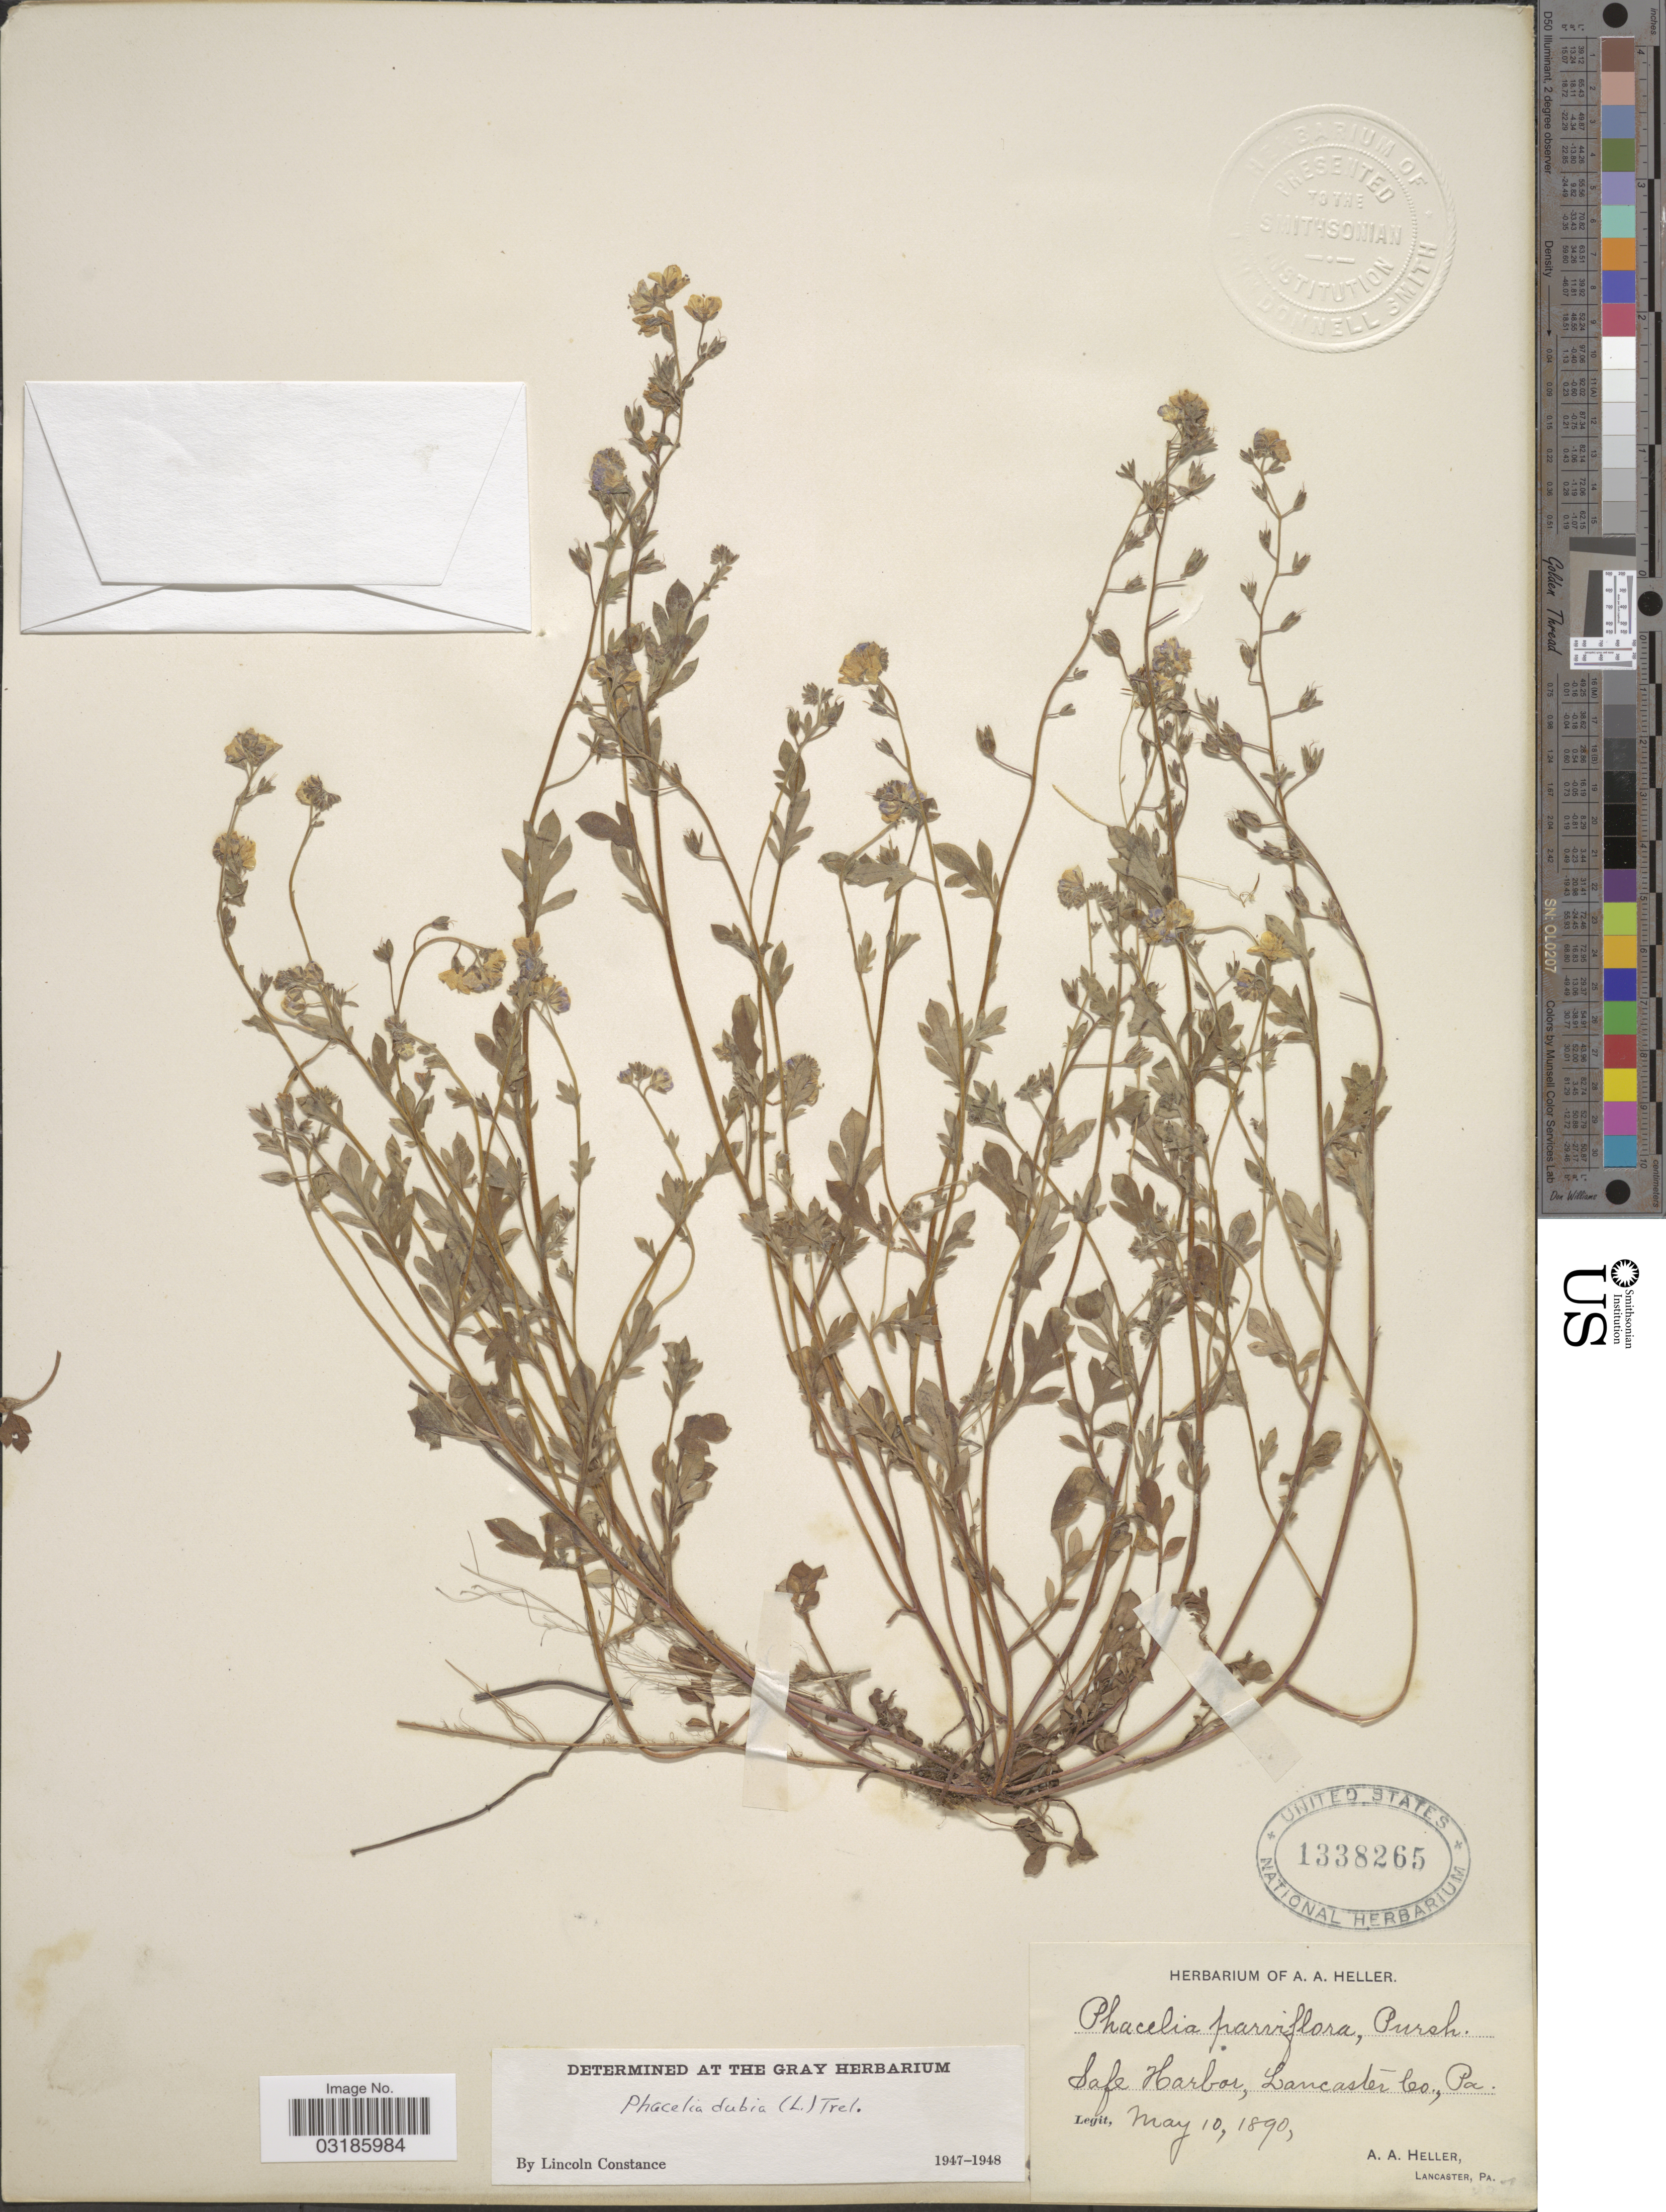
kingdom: Plantae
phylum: Tracheophyta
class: Magnoliopsida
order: Boraginales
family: Hydrophyllaceae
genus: Phacelia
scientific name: Phacelia dubia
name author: (L.) Trel.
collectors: A. A. Heller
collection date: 1890-05-10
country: United States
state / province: Pennsylvania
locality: Safe Harbor, Lancaster Co.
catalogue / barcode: US 1338265